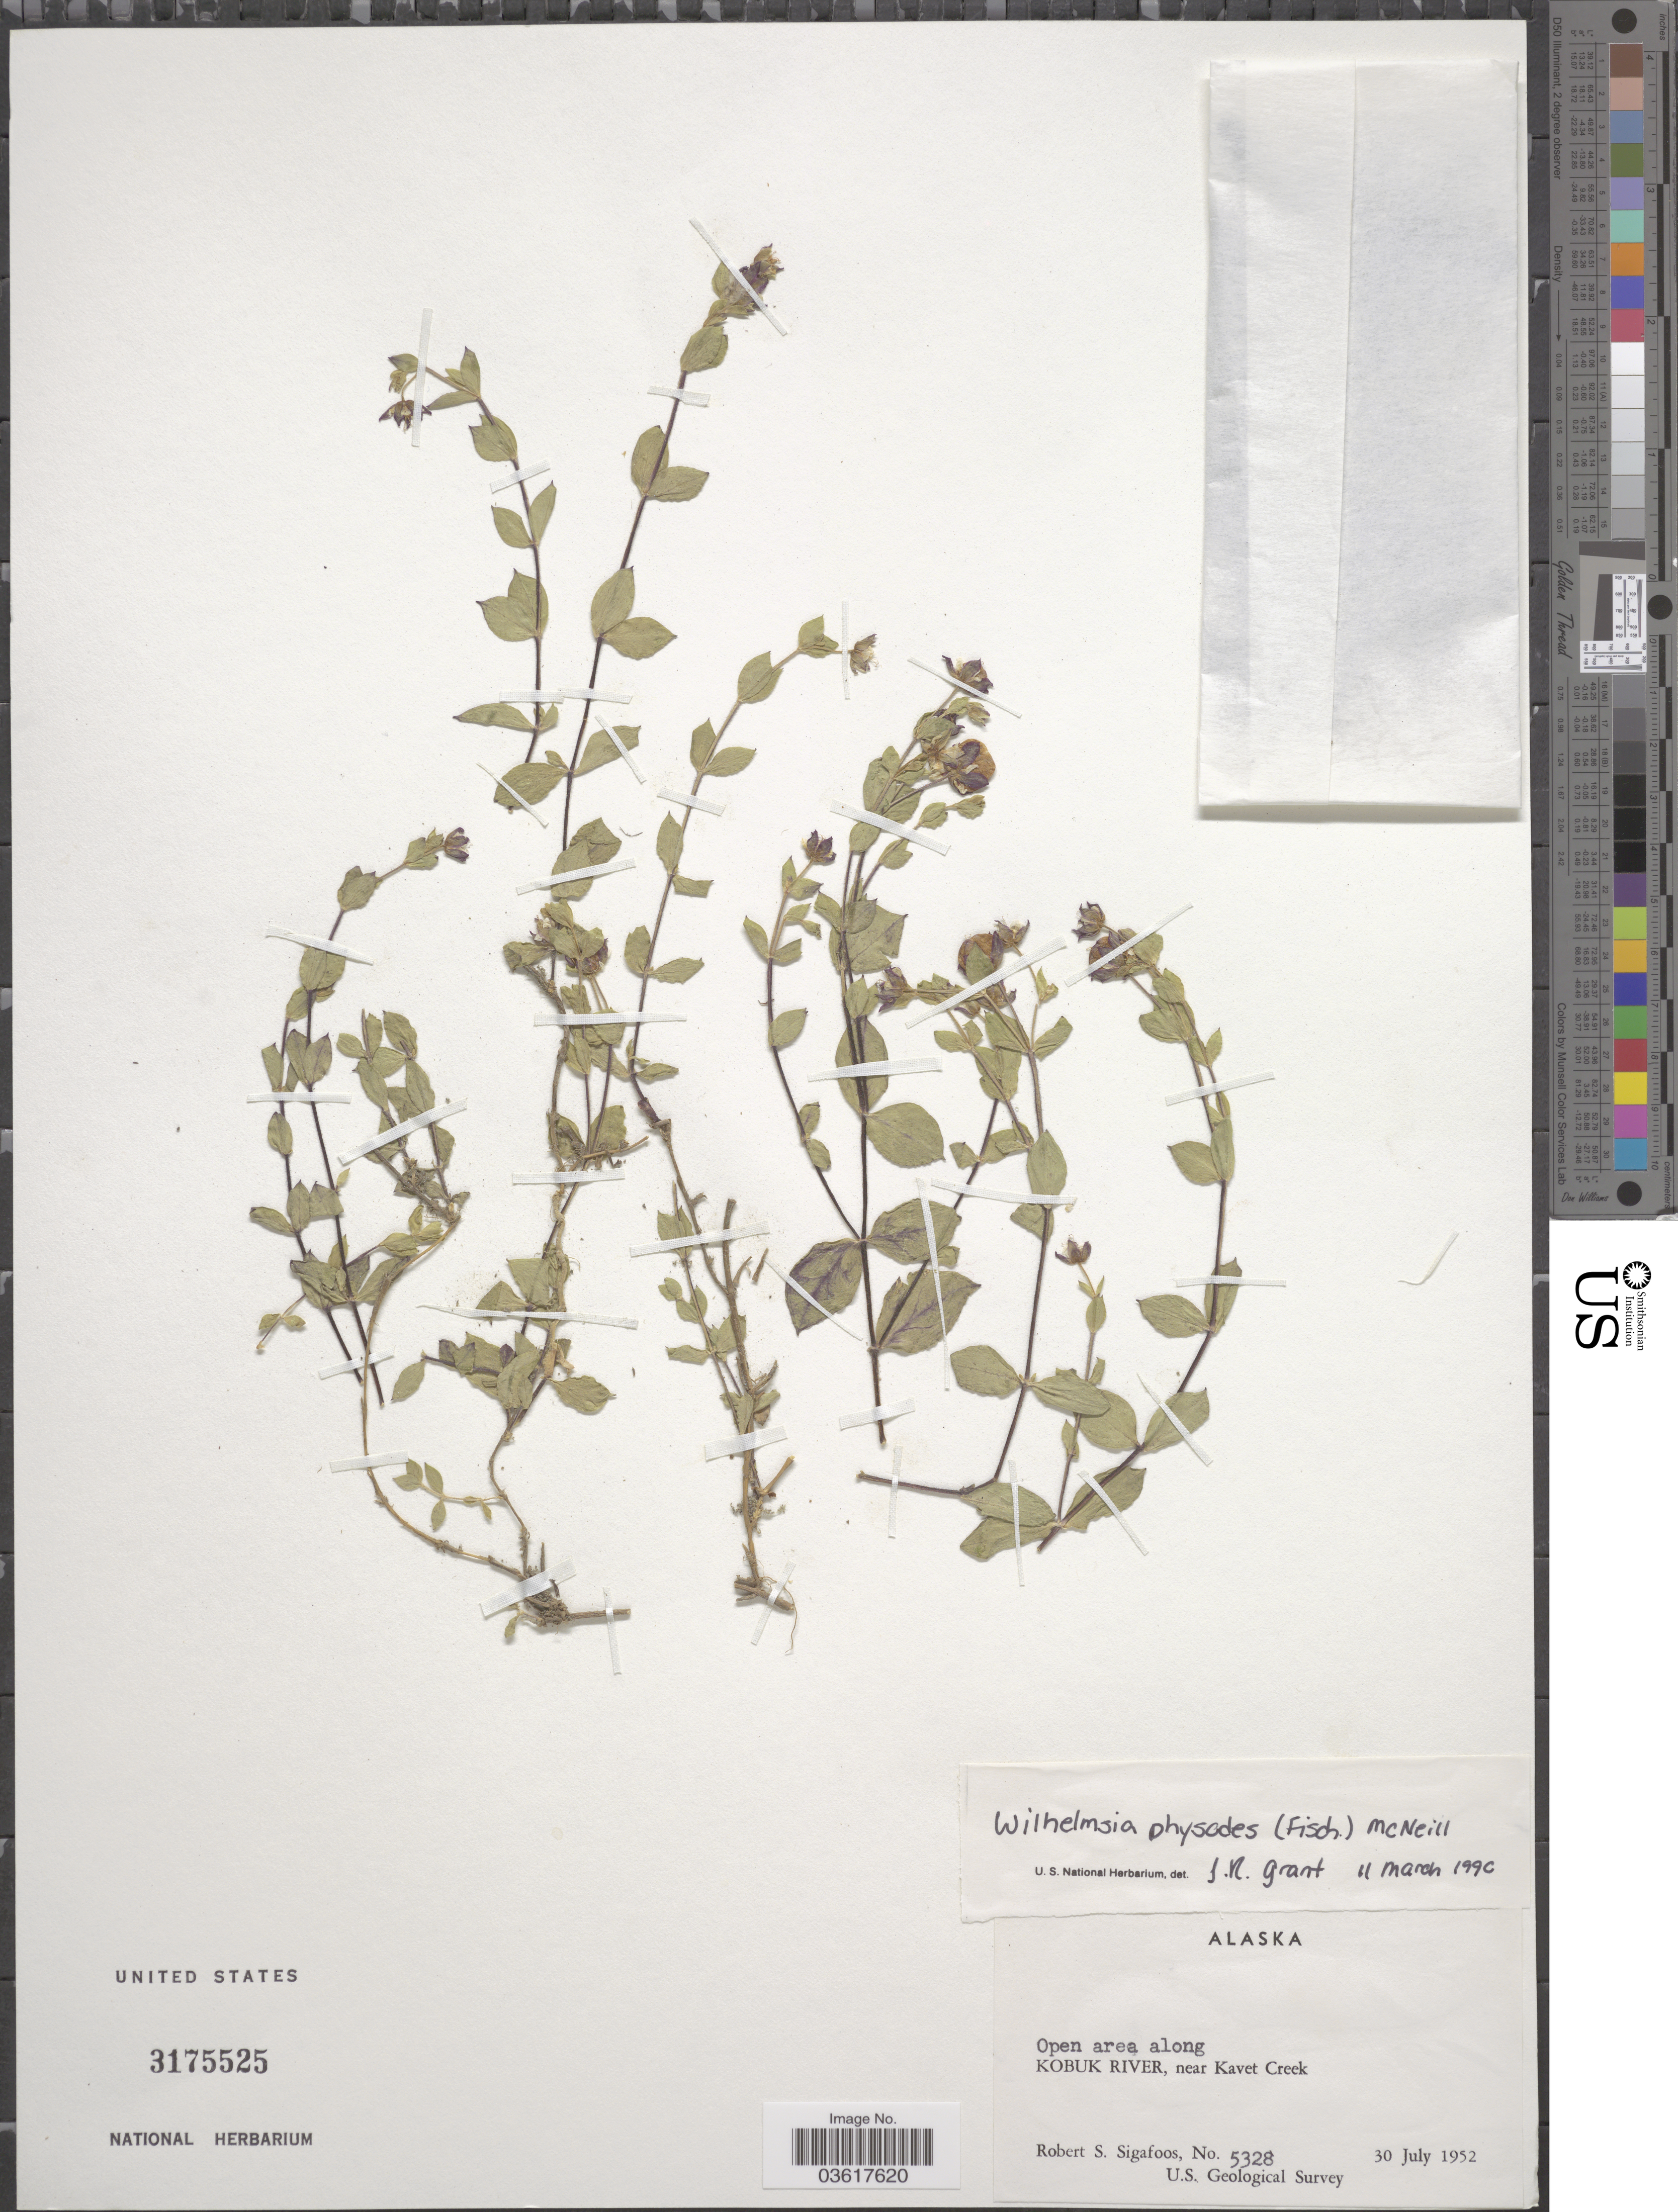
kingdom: Plantae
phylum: Tracheophyta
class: Magnoliopsida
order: Caryophyllales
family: Caryophyllaceae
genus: Wilhelmsia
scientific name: Wilhelmsia sp.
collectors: R. Sigafoos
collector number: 5328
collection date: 1952-07-30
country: United States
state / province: Alaska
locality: Kobuk River, near Kavet Creek.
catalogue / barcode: US 3175525